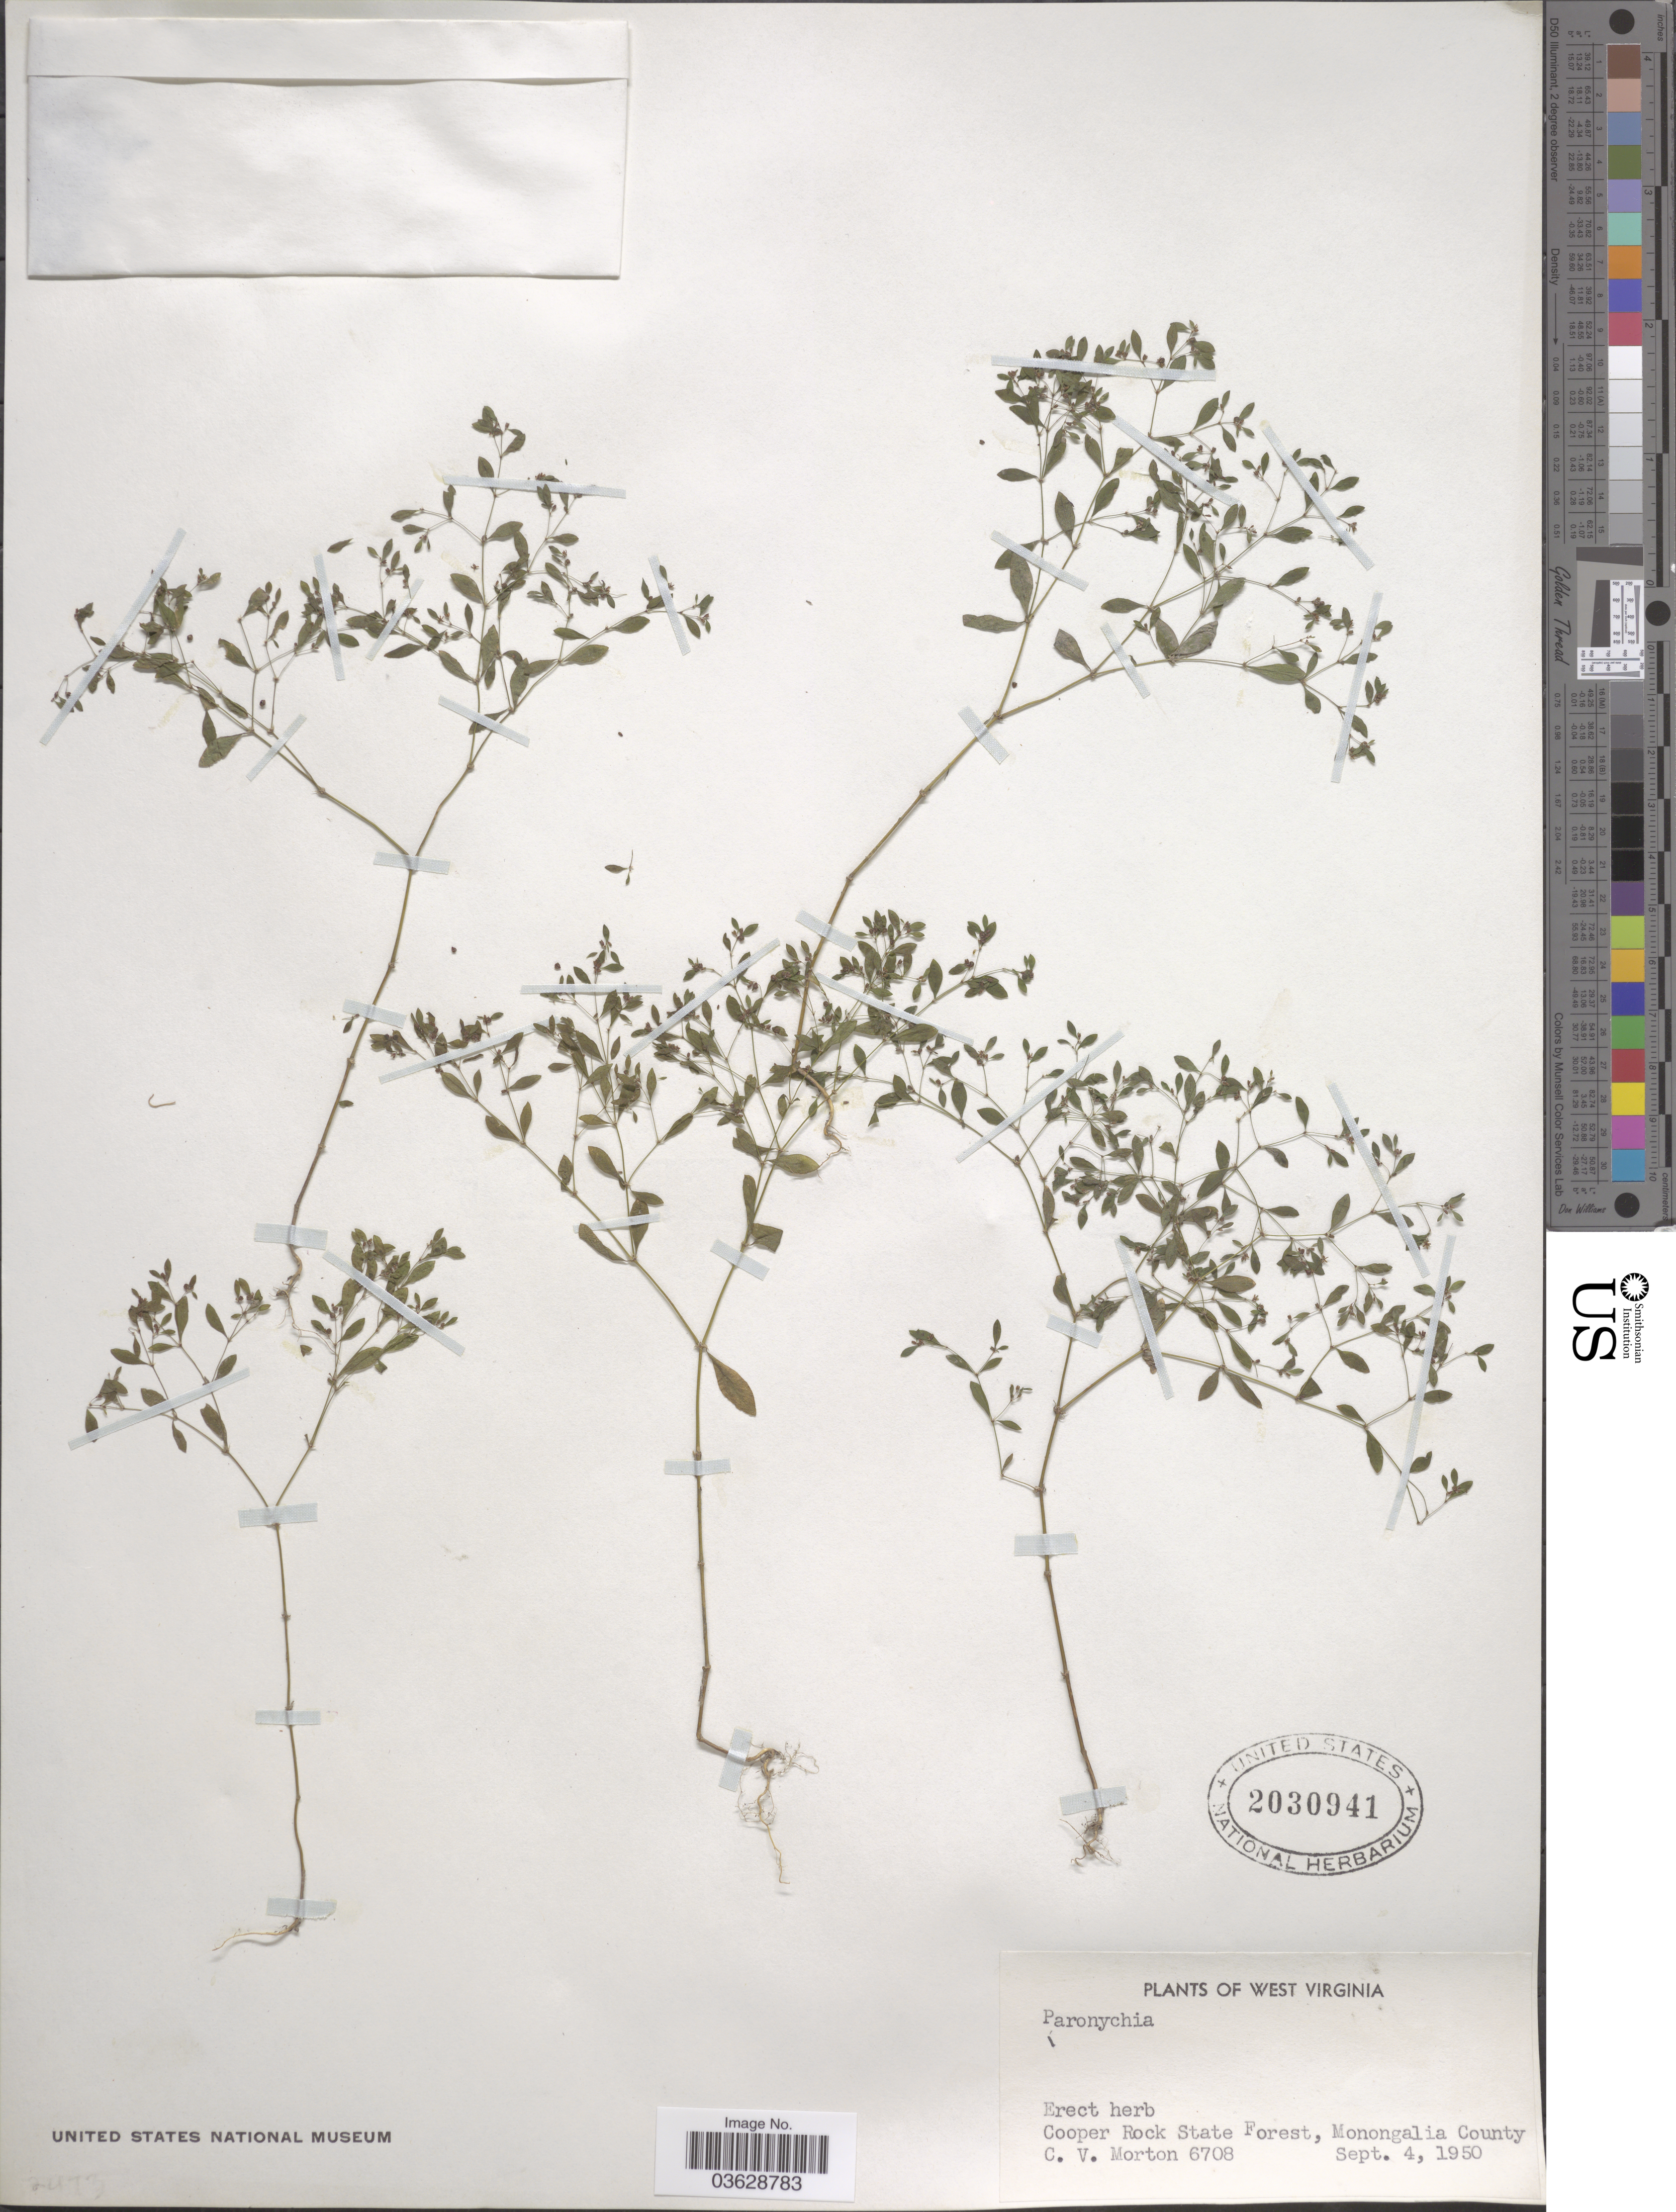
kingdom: Plantae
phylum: Tracheophyta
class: Magnoliopsida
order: Caryophyllales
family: Caryophyllaceae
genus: Paronychia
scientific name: Paronychia sp.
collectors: C. V. Morton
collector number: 6708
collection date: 1950-09-04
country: United States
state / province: West Virginia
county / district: Monongalia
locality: Cooper Rock State Forest, Monongalia County.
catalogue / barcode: US 2030941